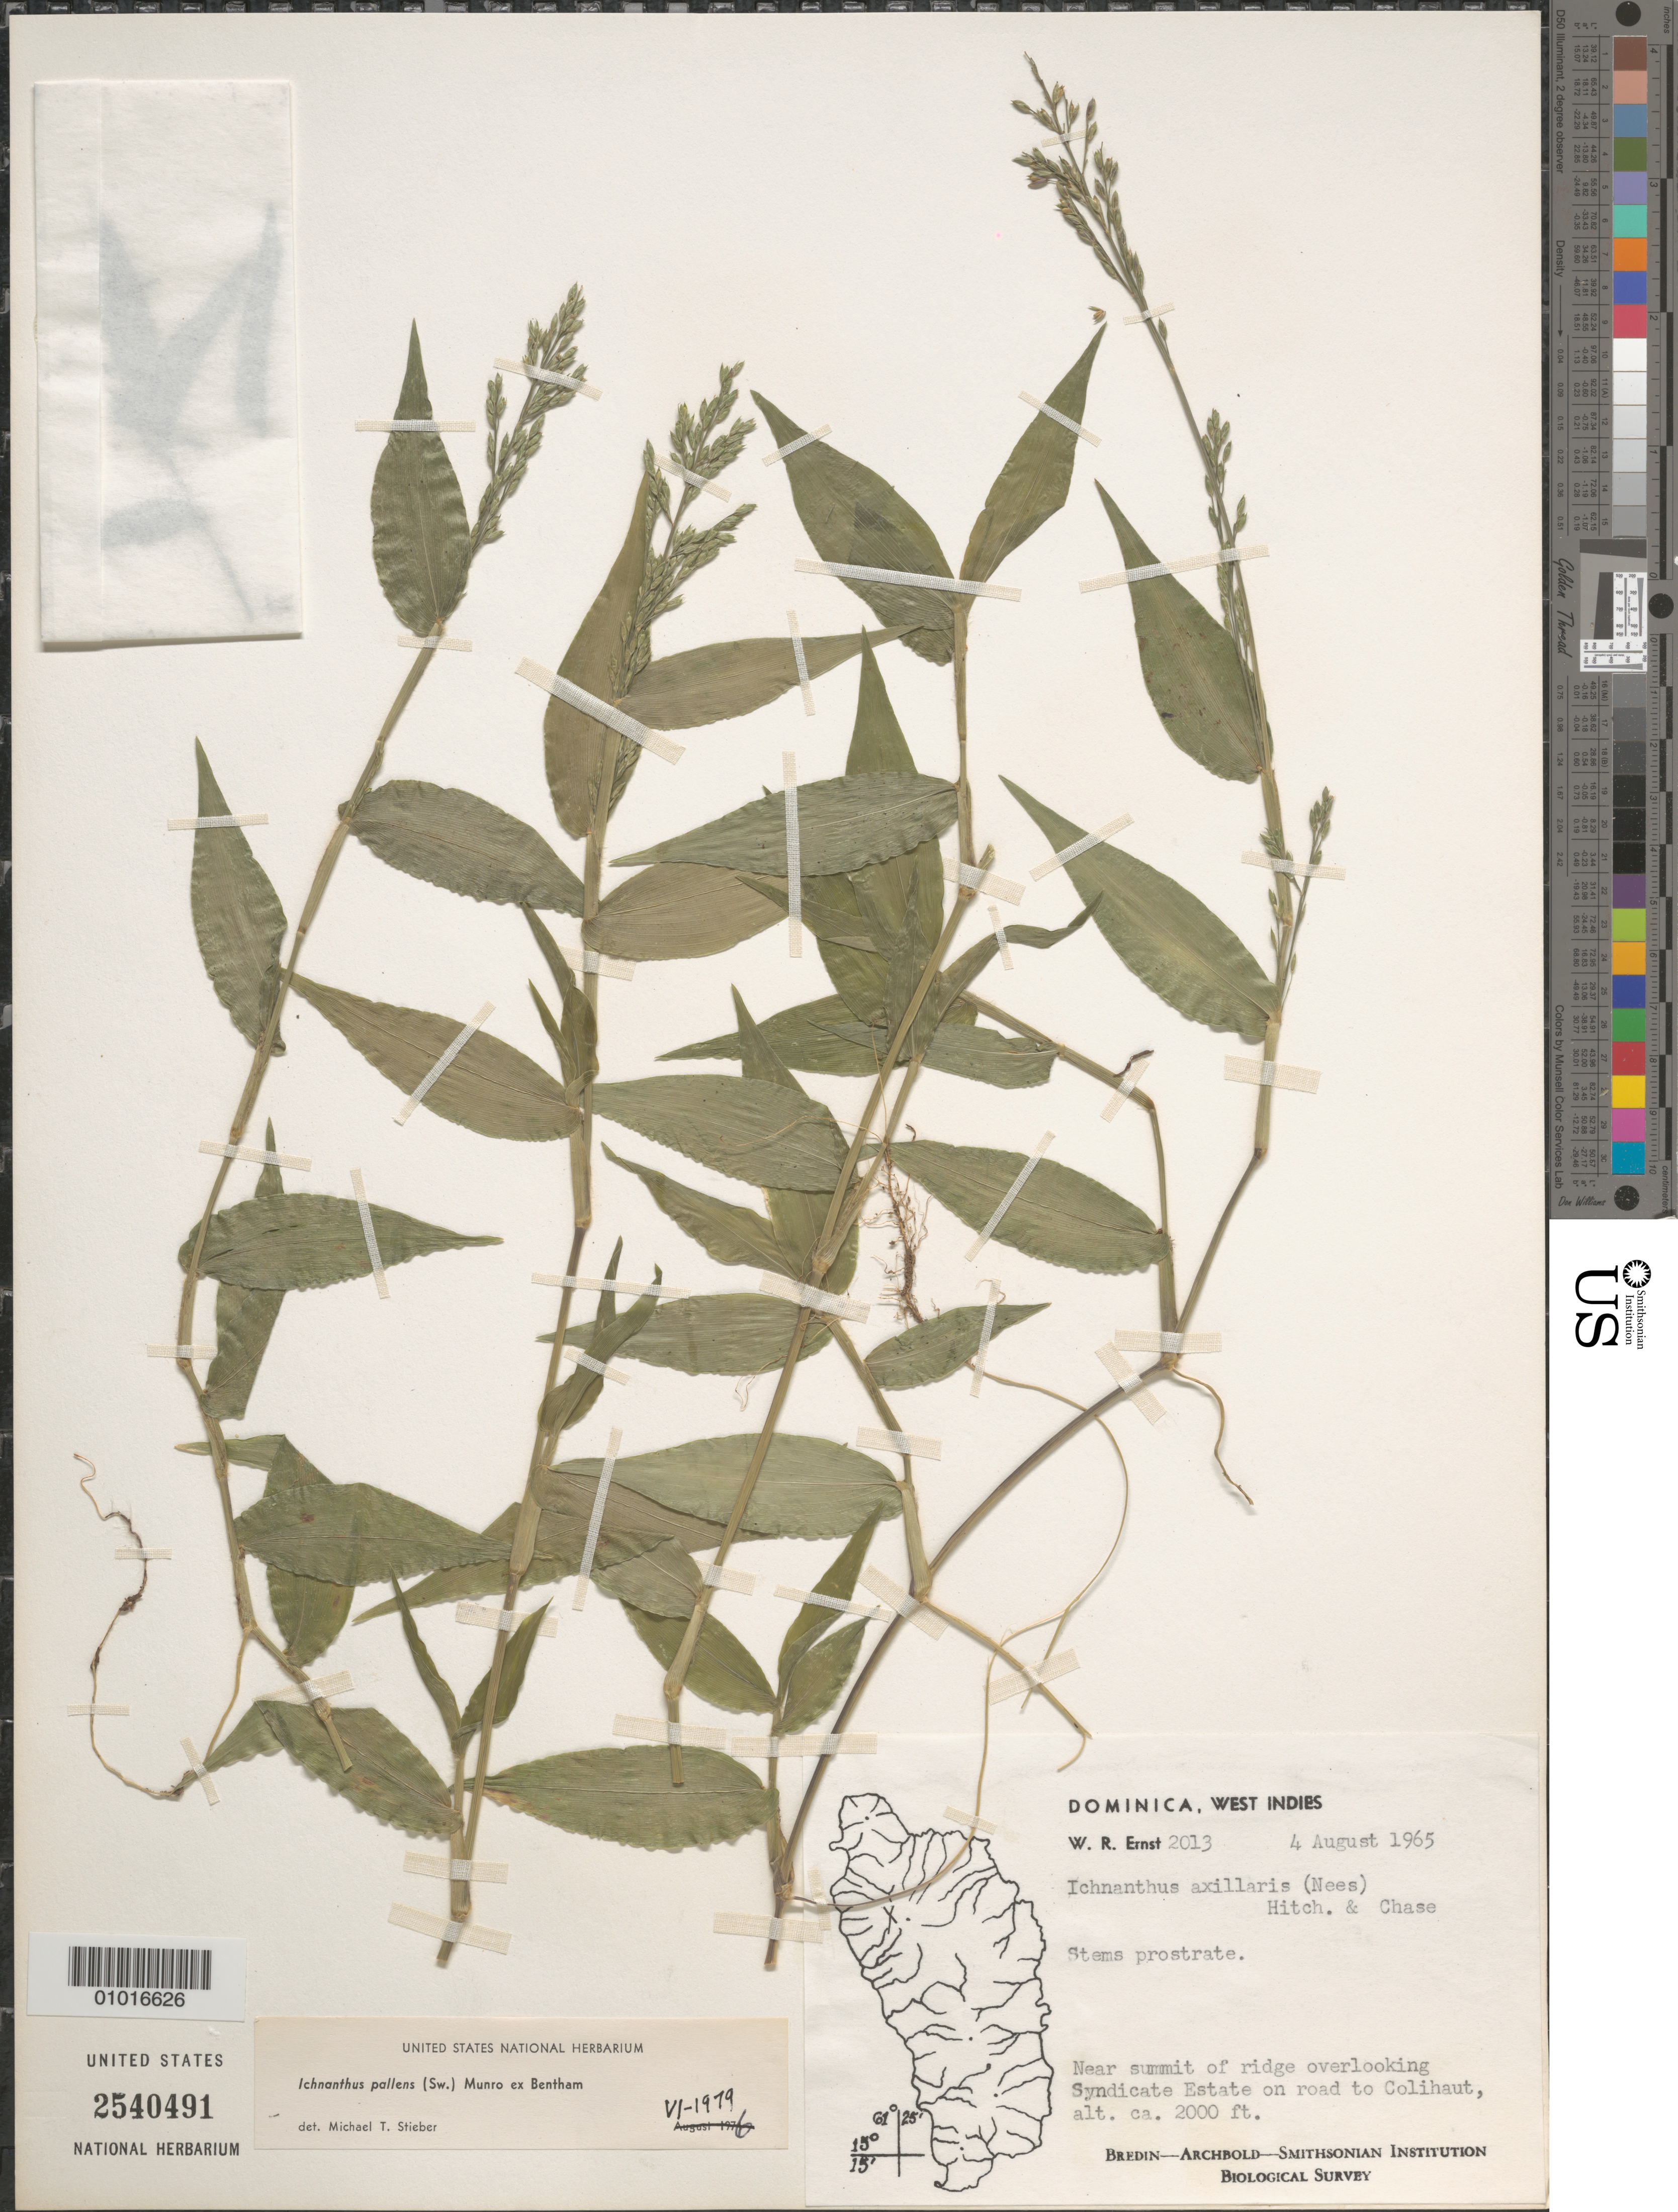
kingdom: Plantae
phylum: Tracheophyta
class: Liliopsida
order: Poales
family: Poaceae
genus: Ichnanthus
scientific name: Ichnanthus pallens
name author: (Sw.) Munro ex Benth.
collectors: W. R. Ernst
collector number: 2013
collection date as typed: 04 Aug 1965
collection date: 1965-08-04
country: Dominica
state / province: St. Peter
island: Dominica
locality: Near summit of ridge overlooking Syndicate Estate on road to Colihaut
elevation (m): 610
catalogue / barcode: US 2540491